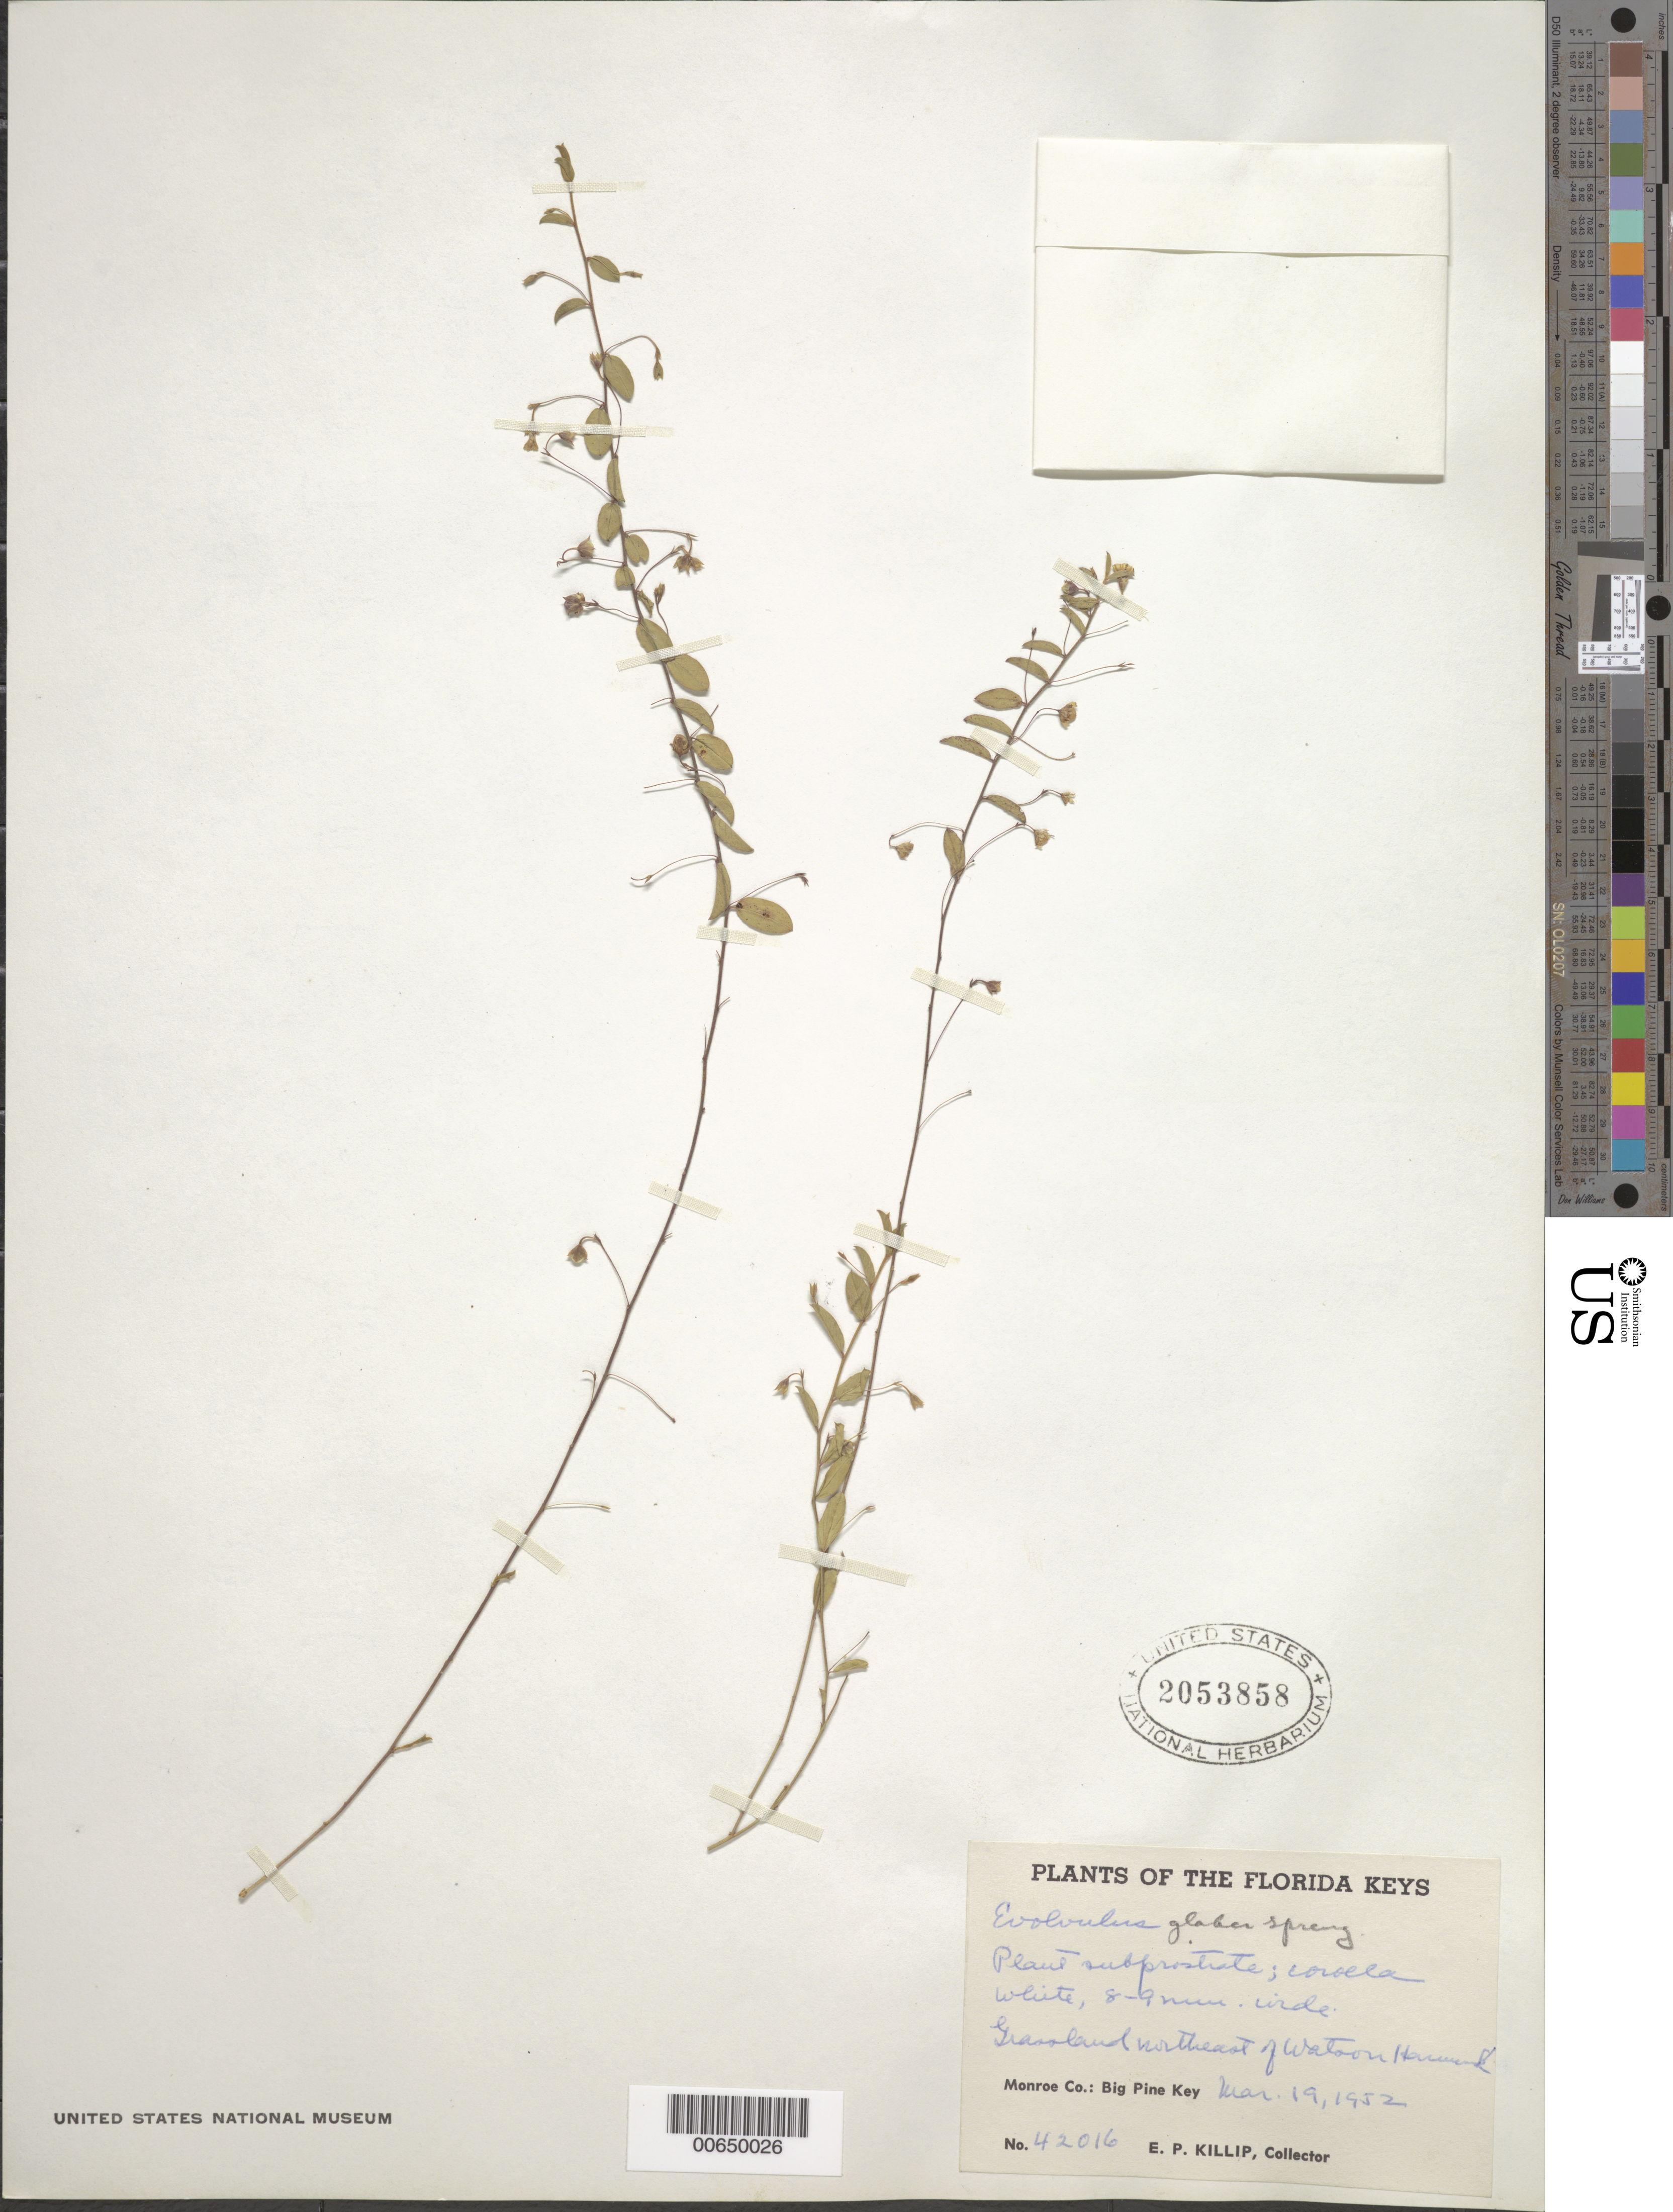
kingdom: Plantae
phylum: Tracheophyta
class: Magnoliopsida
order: Solanales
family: Convolvulaceae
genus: Evolvulus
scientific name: Evolvulus glaber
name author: Spreng.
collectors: E. P. Killip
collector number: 42016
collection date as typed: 19 Mar 1952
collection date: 1952-03-19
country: United States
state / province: Florida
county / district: Monroe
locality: NE of Watson Hammock, Big Pine Key.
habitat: Grassland.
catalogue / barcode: US 2053858